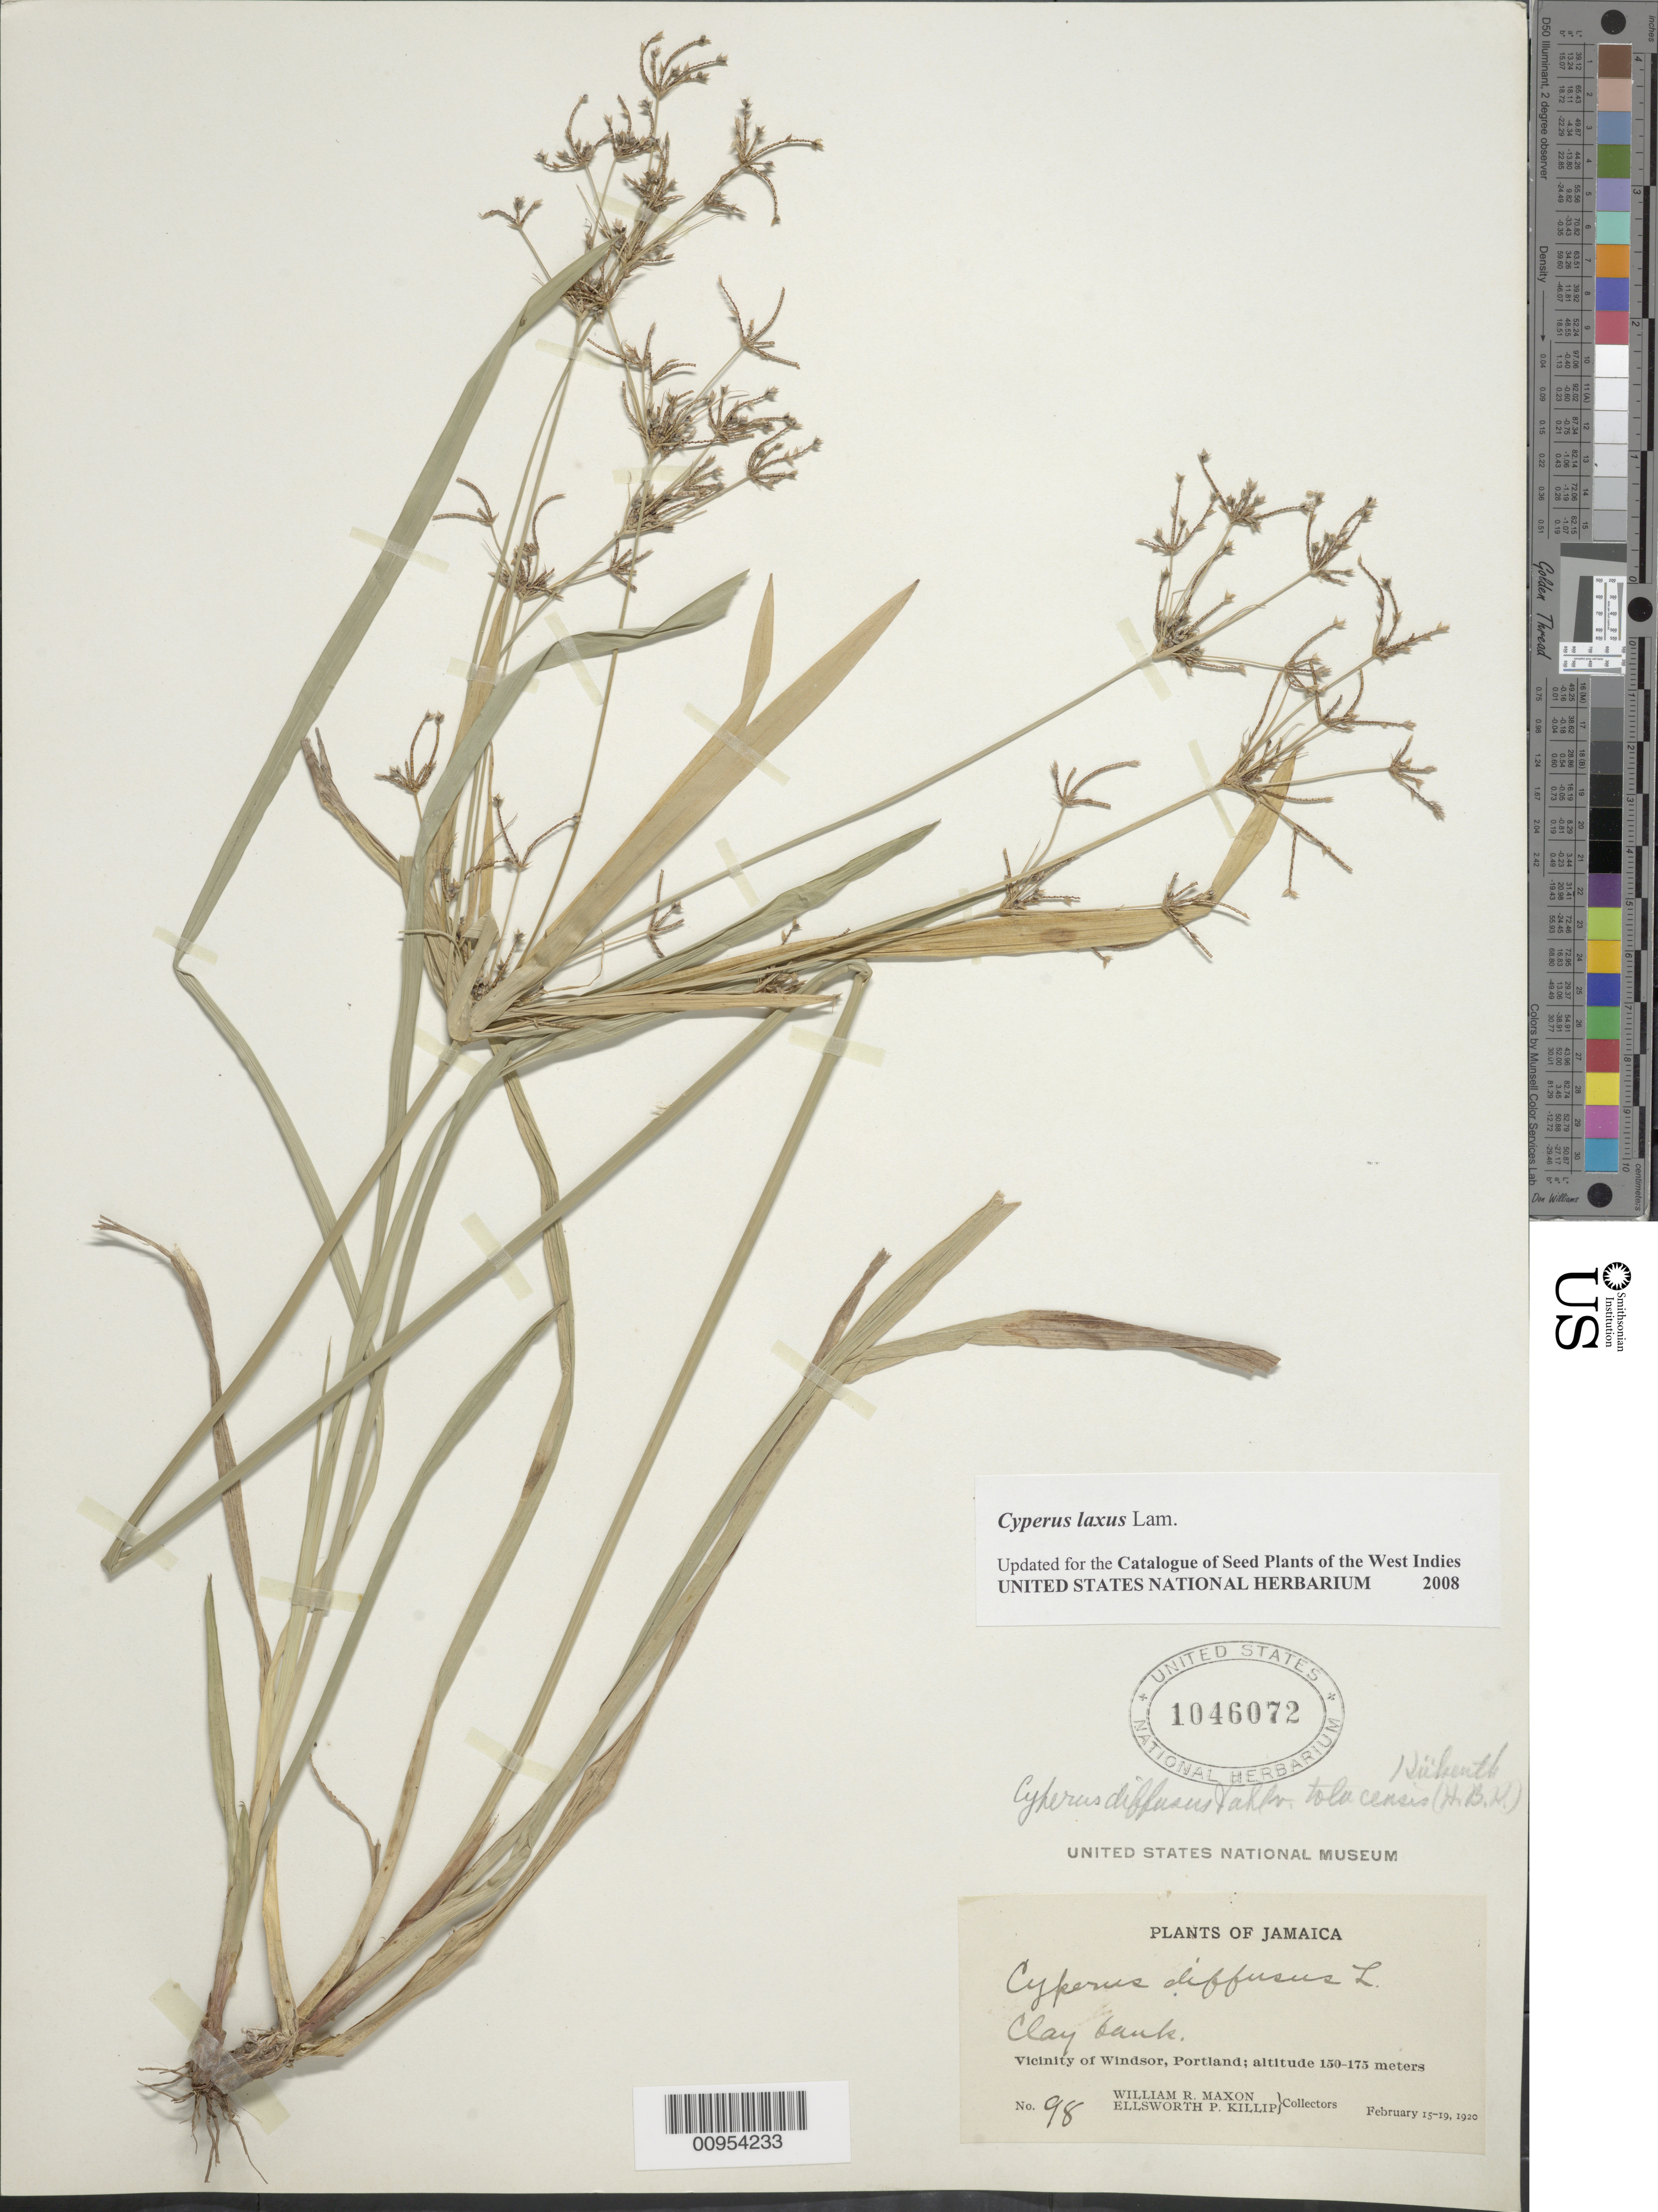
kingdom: Plantae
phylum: Tracheophyta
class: Liliopsida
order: Poales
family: Cyperaceae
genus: Cyperus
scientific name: Cyperus laxus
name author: Lam.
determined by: Strong, M. T., (US), Smithsonian Institution - National Museum of Natural History (UNITED STATES)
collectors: W. R. Maxon & E. P. Killip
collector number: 98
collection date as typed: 15 Feb 1920 to 19 Feb 1920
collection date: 1920-02-15/1920-02-19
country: Jamaica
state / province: Portland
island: Jamaica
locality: Vicinity of Windsor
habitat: Clay bank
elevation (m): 150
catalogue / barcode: US 1046072